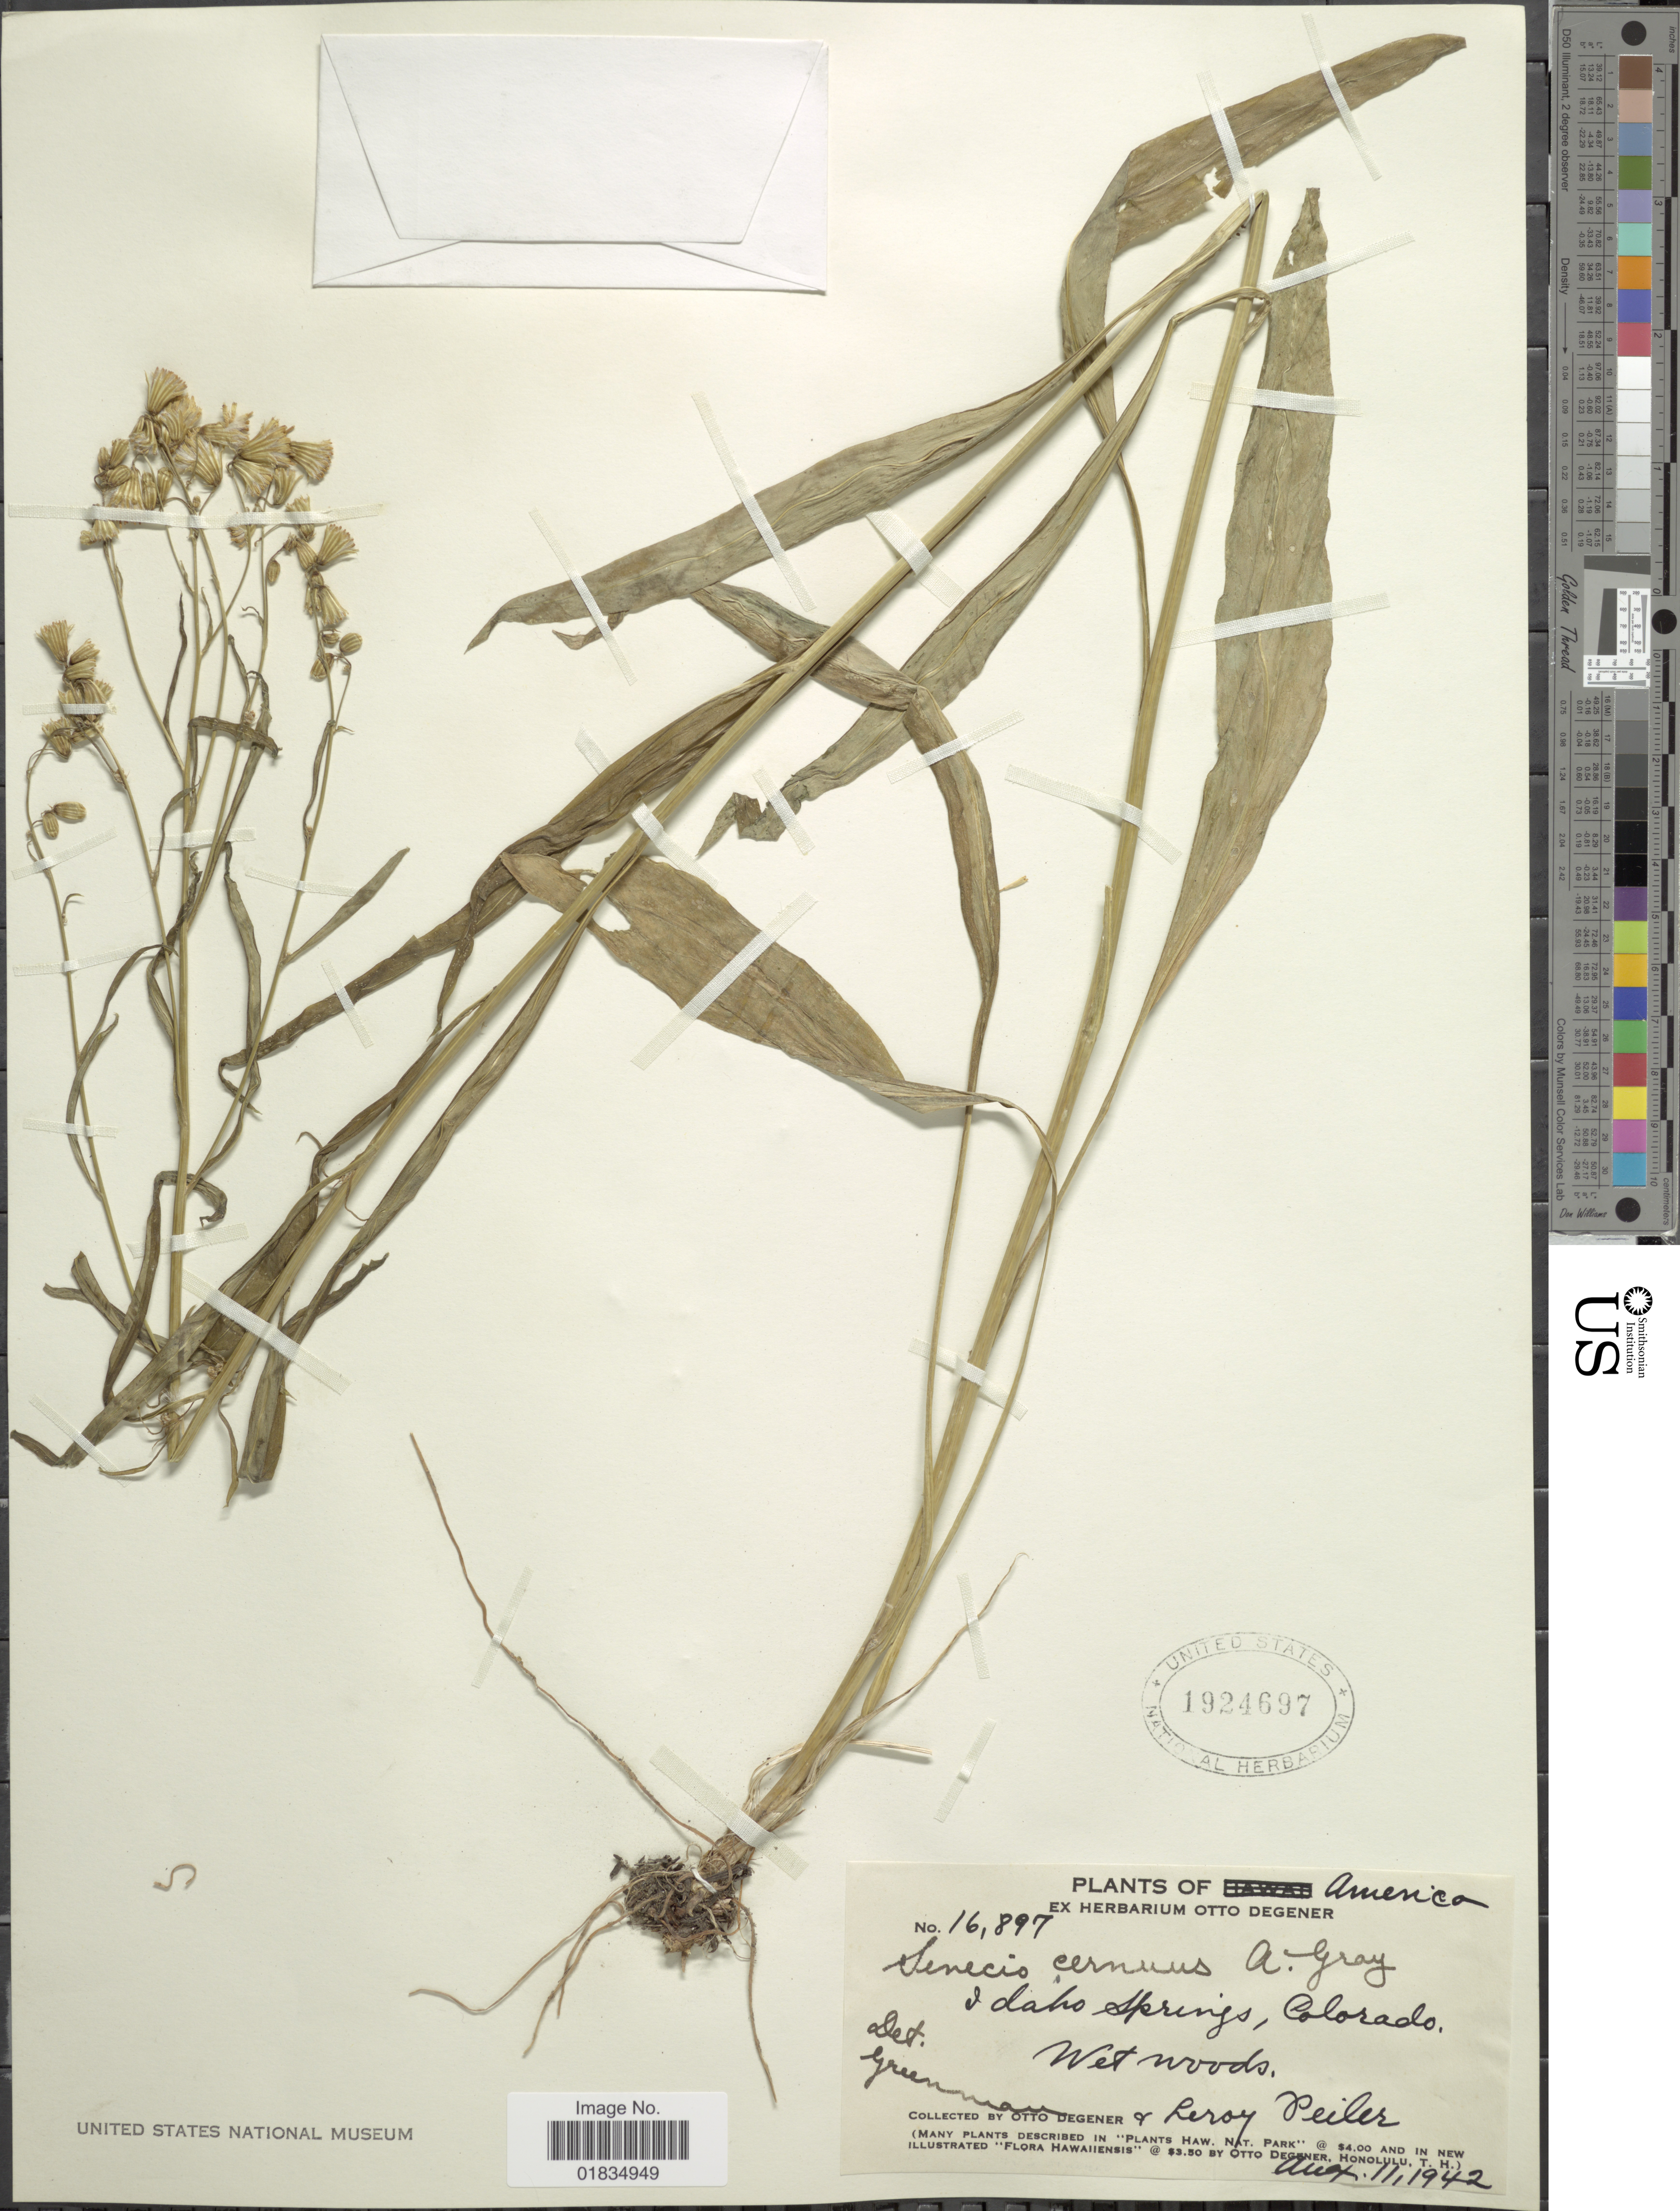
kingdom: Plantae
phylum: Tracheophyta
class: Magnoliopsida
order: Asterales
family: Asteraceae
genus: Senecio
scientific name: Senecio pudicus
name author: Greene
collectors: O. Degener & L. Peiler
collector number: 16897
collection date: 1942-08-11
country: United States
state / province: Colorado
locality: Idaho Springs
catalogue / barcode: US 1924697